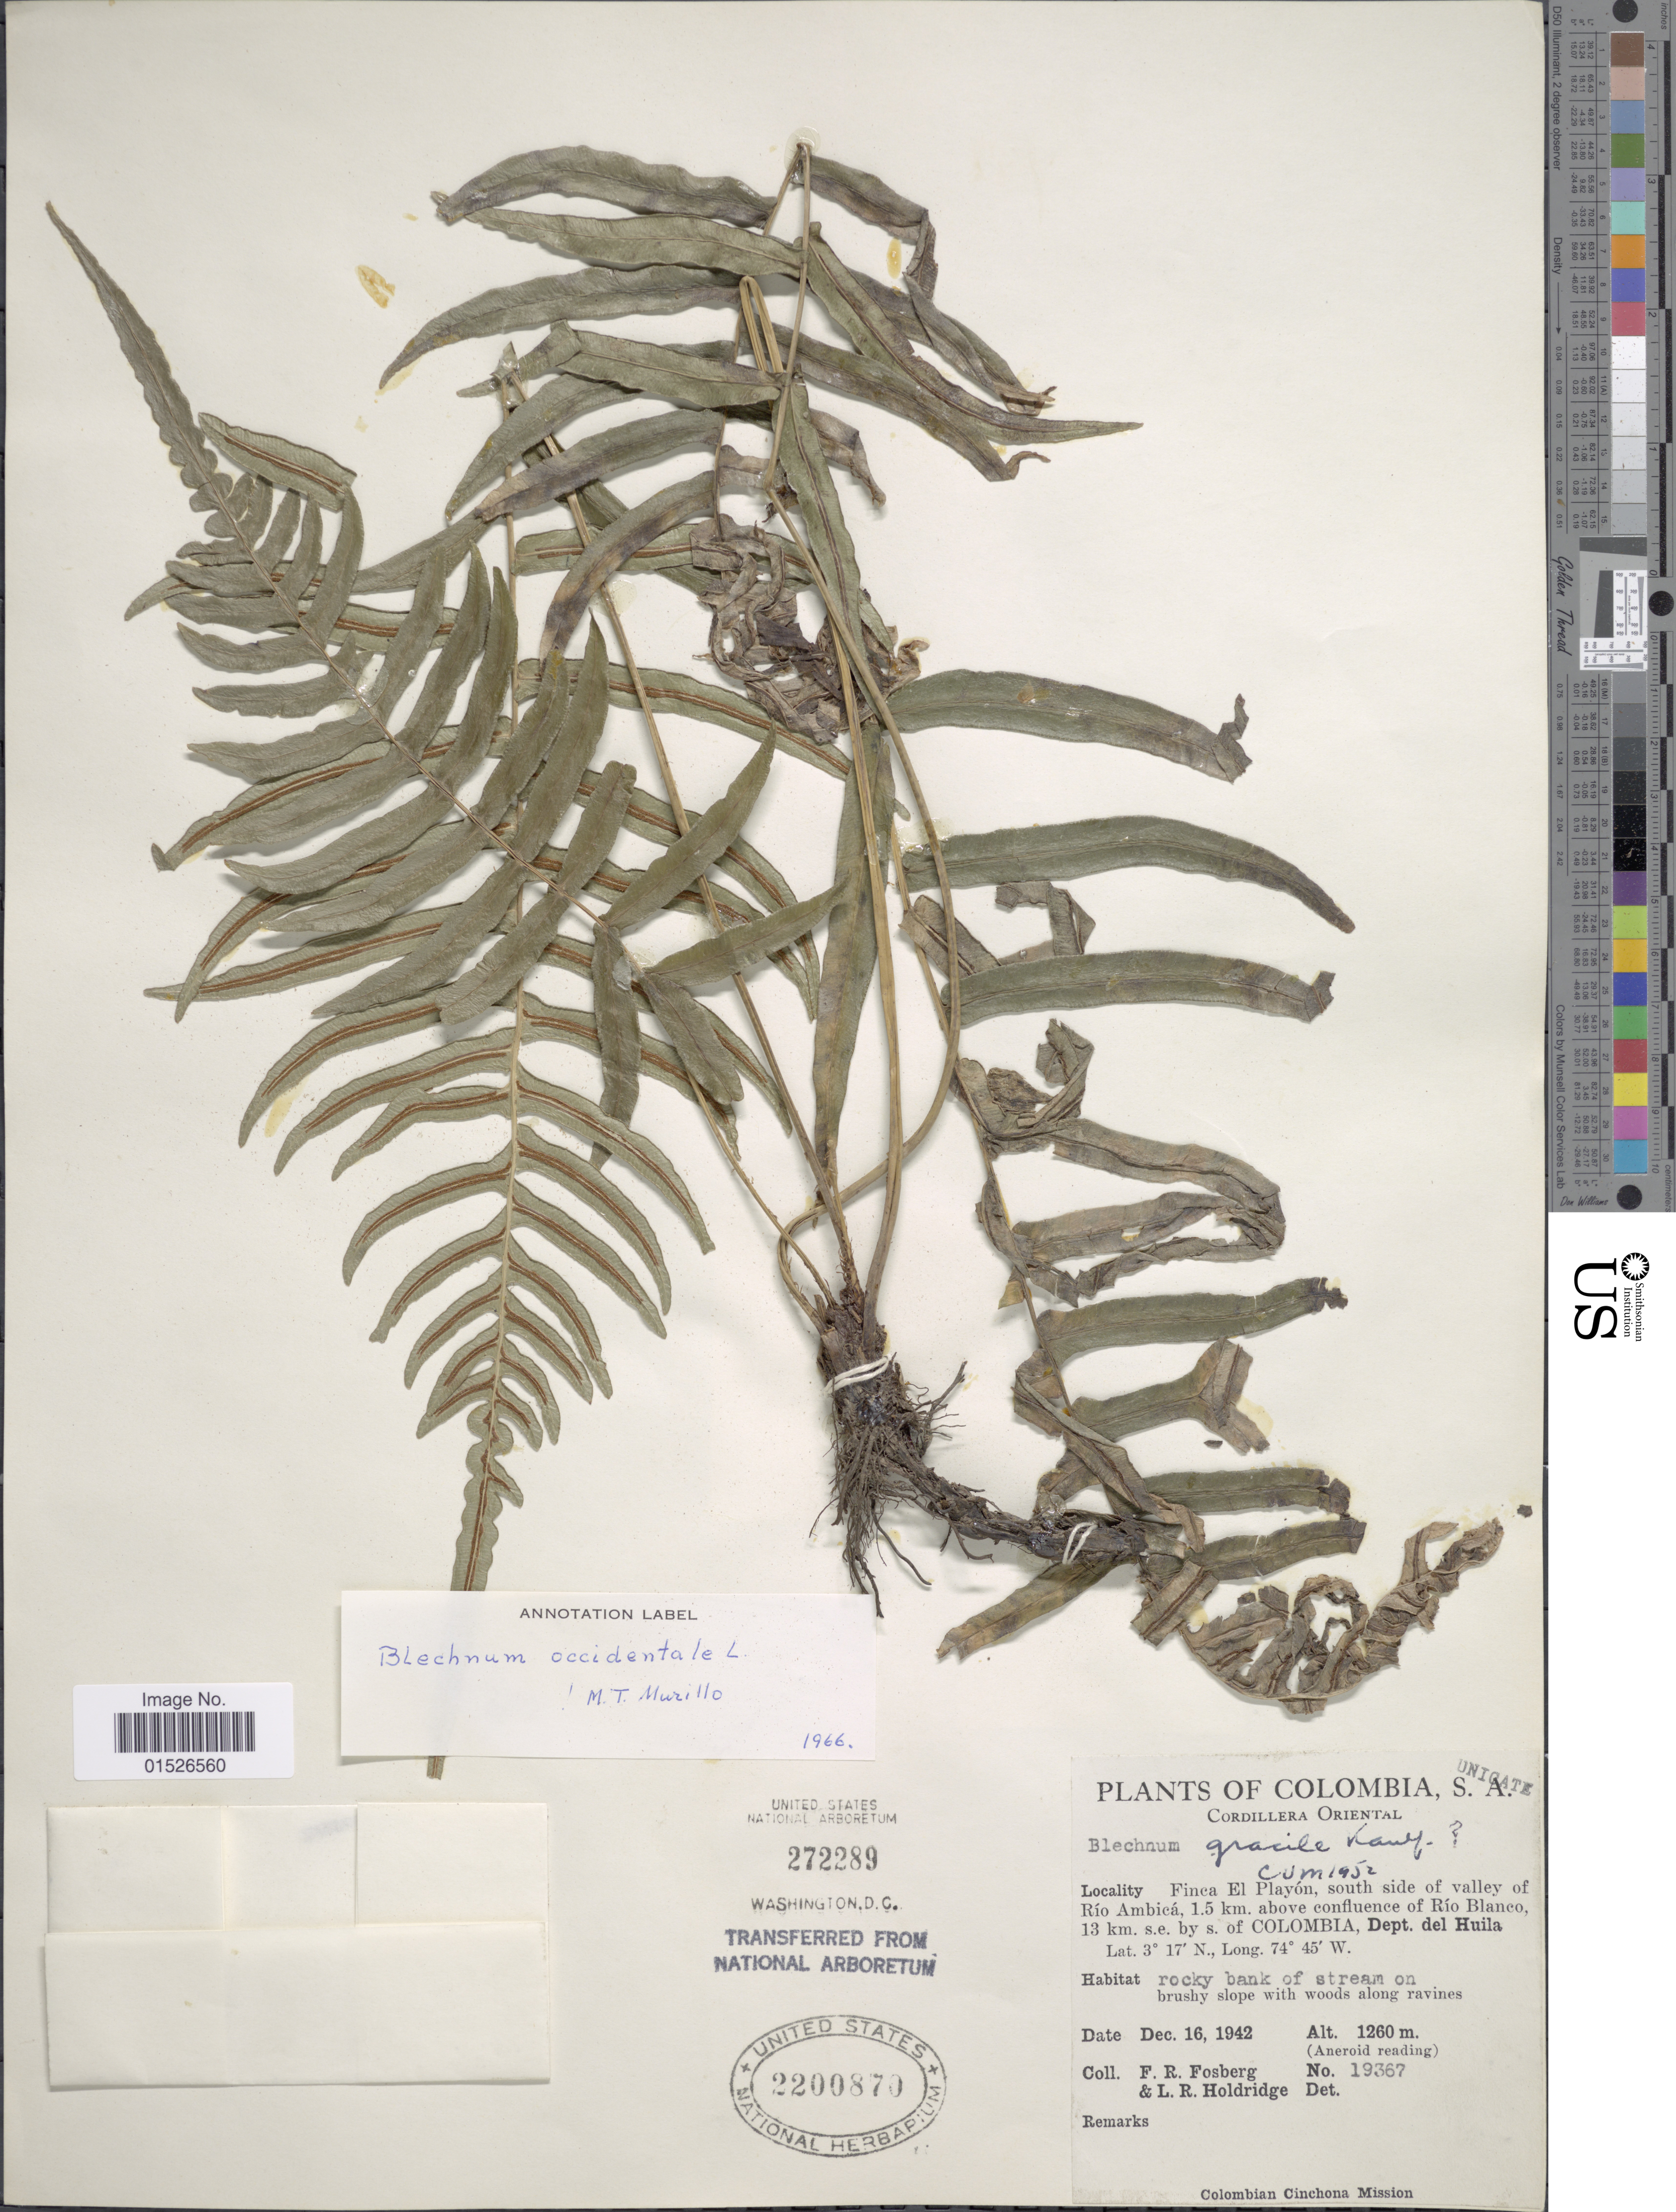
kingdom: Plantae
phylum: Tracheophyta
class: Polypodiopsida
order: Polypodiales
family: Blechnaceae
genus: Blechnum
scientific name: Blechnum occidentale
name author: L.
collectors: F. R. Fosberg & L. Holdridge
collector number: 19367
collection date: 1942-12-16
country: Colombia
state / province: Huila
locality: Cordillera Oriental. Finca El Playon, south side of valley of Rio Ambica, 1.5 km. above confluence of Rio Blanco, 13 km. s.e. by s. of Colombia, Dept. del Huila.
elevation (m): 1260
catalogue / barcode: US 2200870